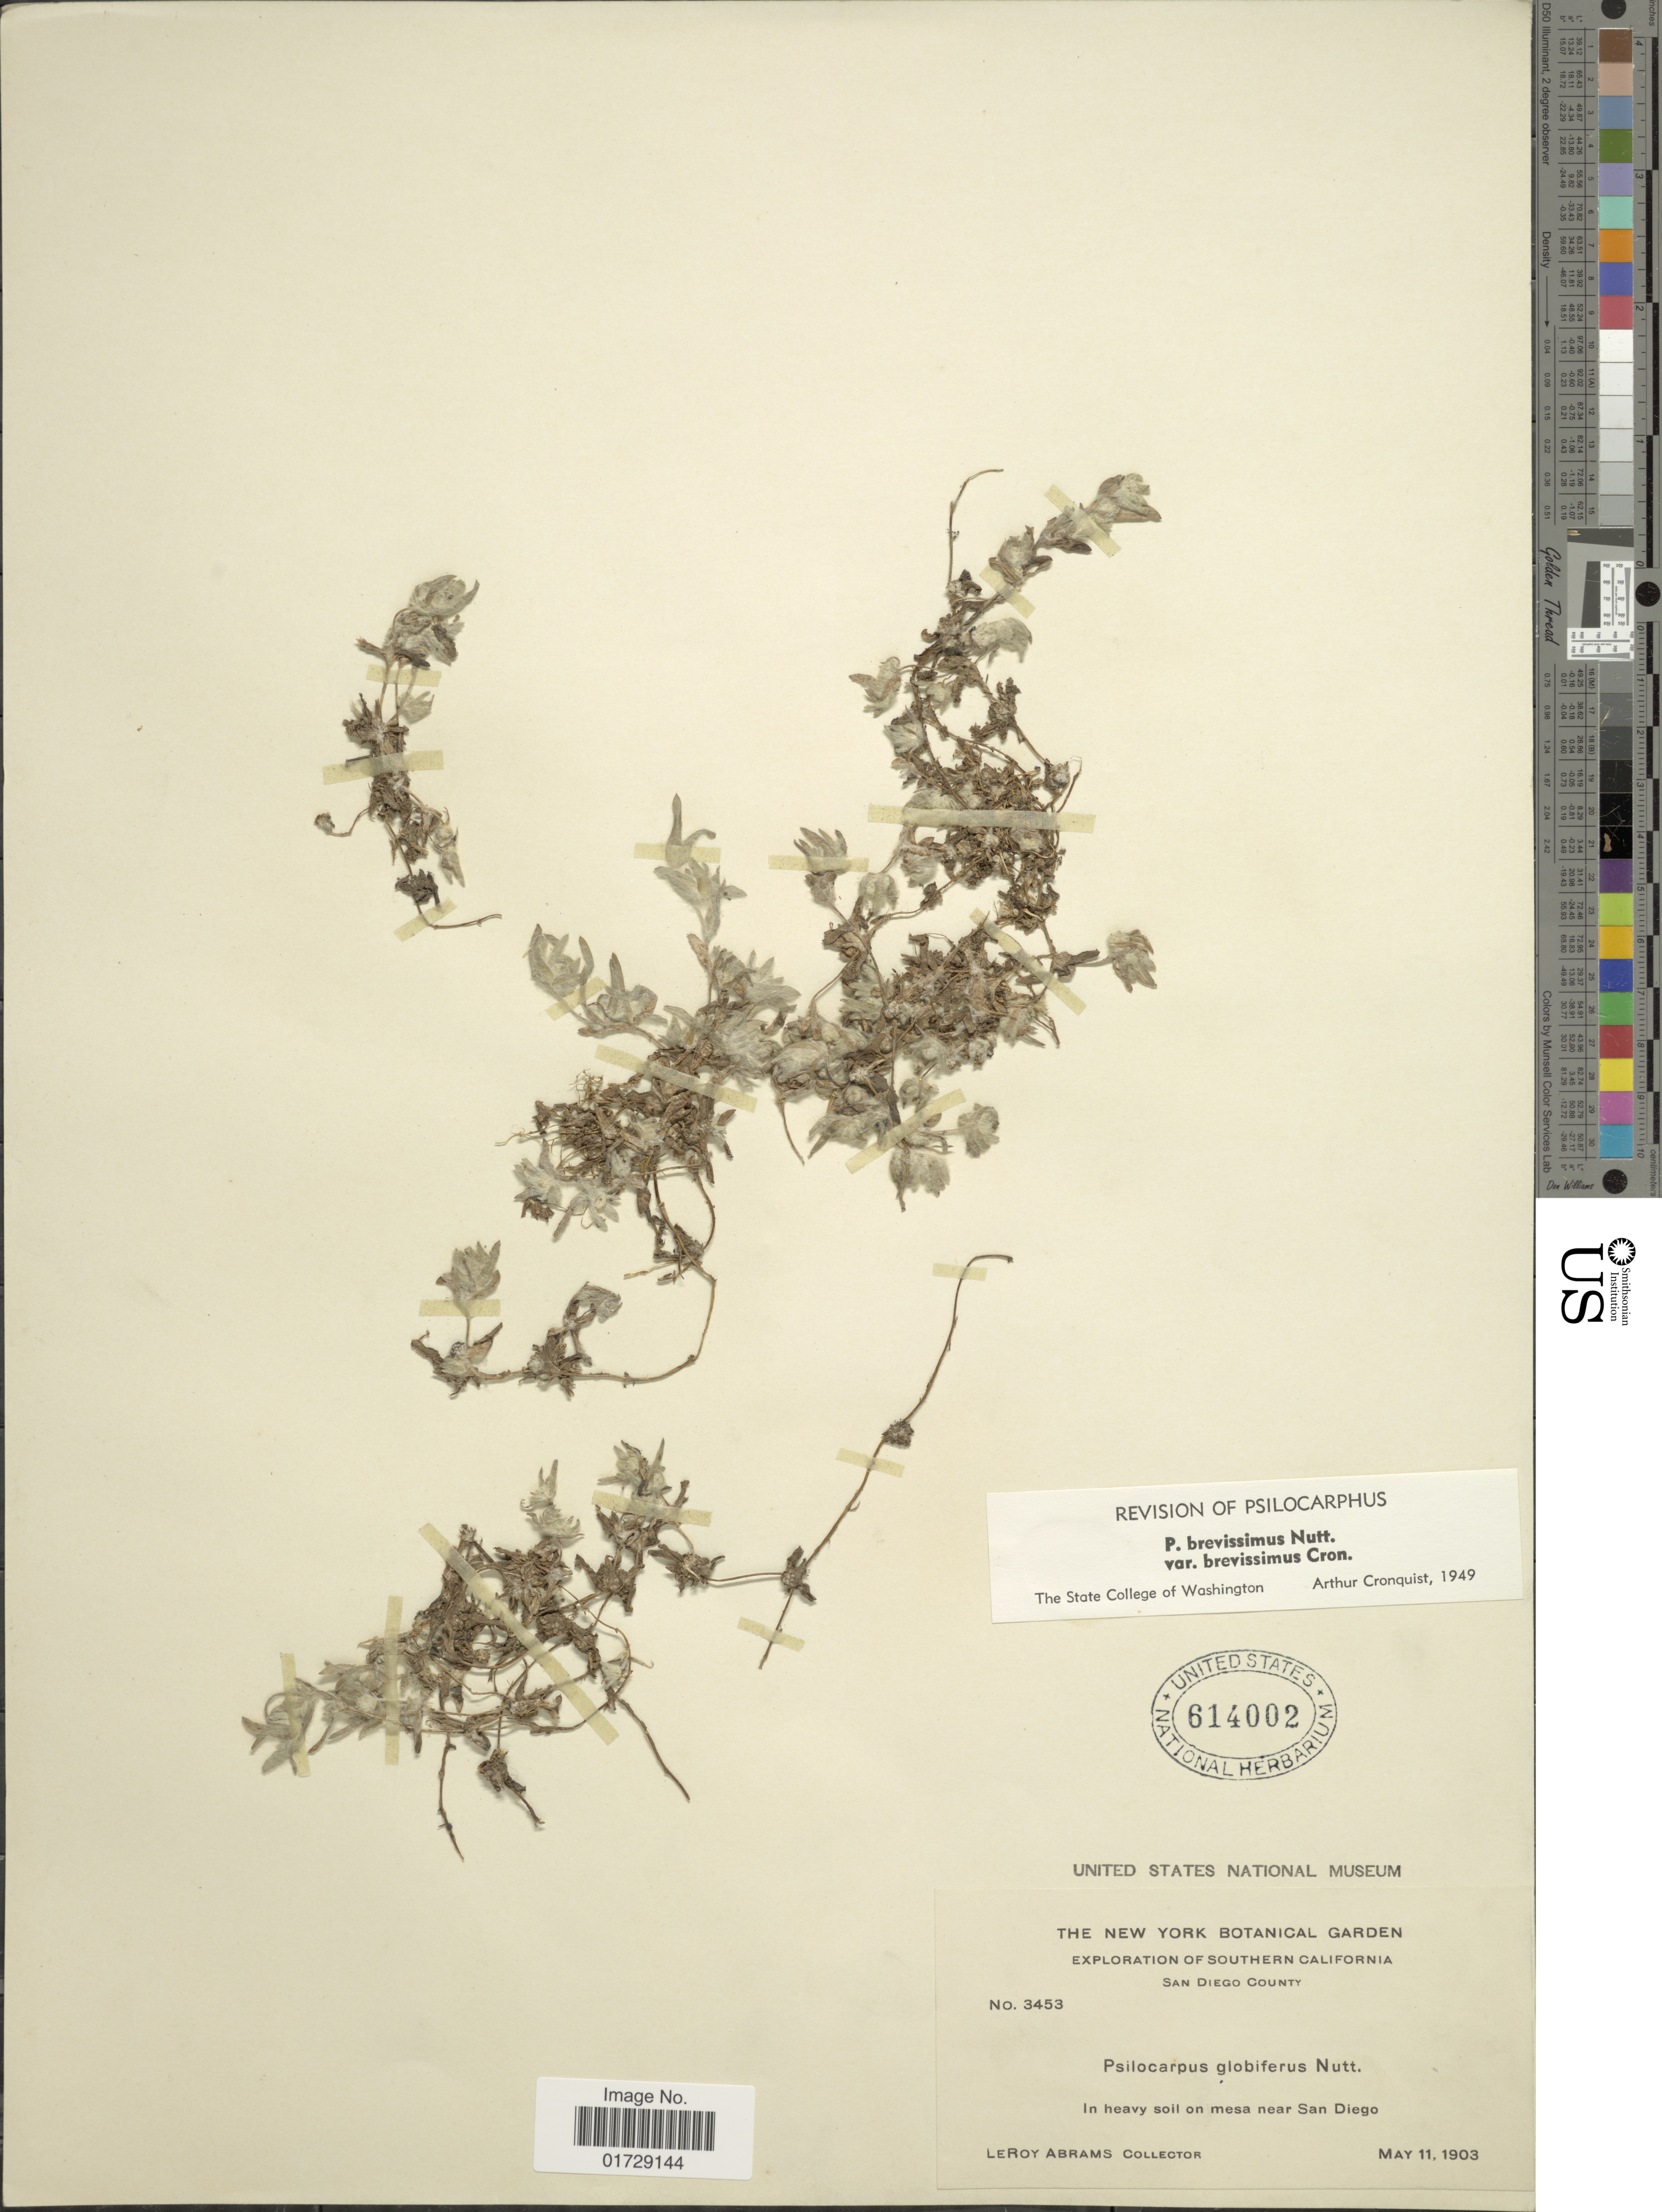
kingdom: Plantae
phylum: Tracheophyta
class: Magnoliopsida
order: Asterales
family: Asteraceae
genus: Psilocarphus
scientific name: Psilocarphus brevissimus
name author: Nutt.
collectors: L. Abrams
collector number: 3453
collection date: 1903-05-11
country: United States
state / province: California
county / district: San Diego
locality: Southern California, San Diego County, mesa near San Diego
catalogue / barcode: US 614002